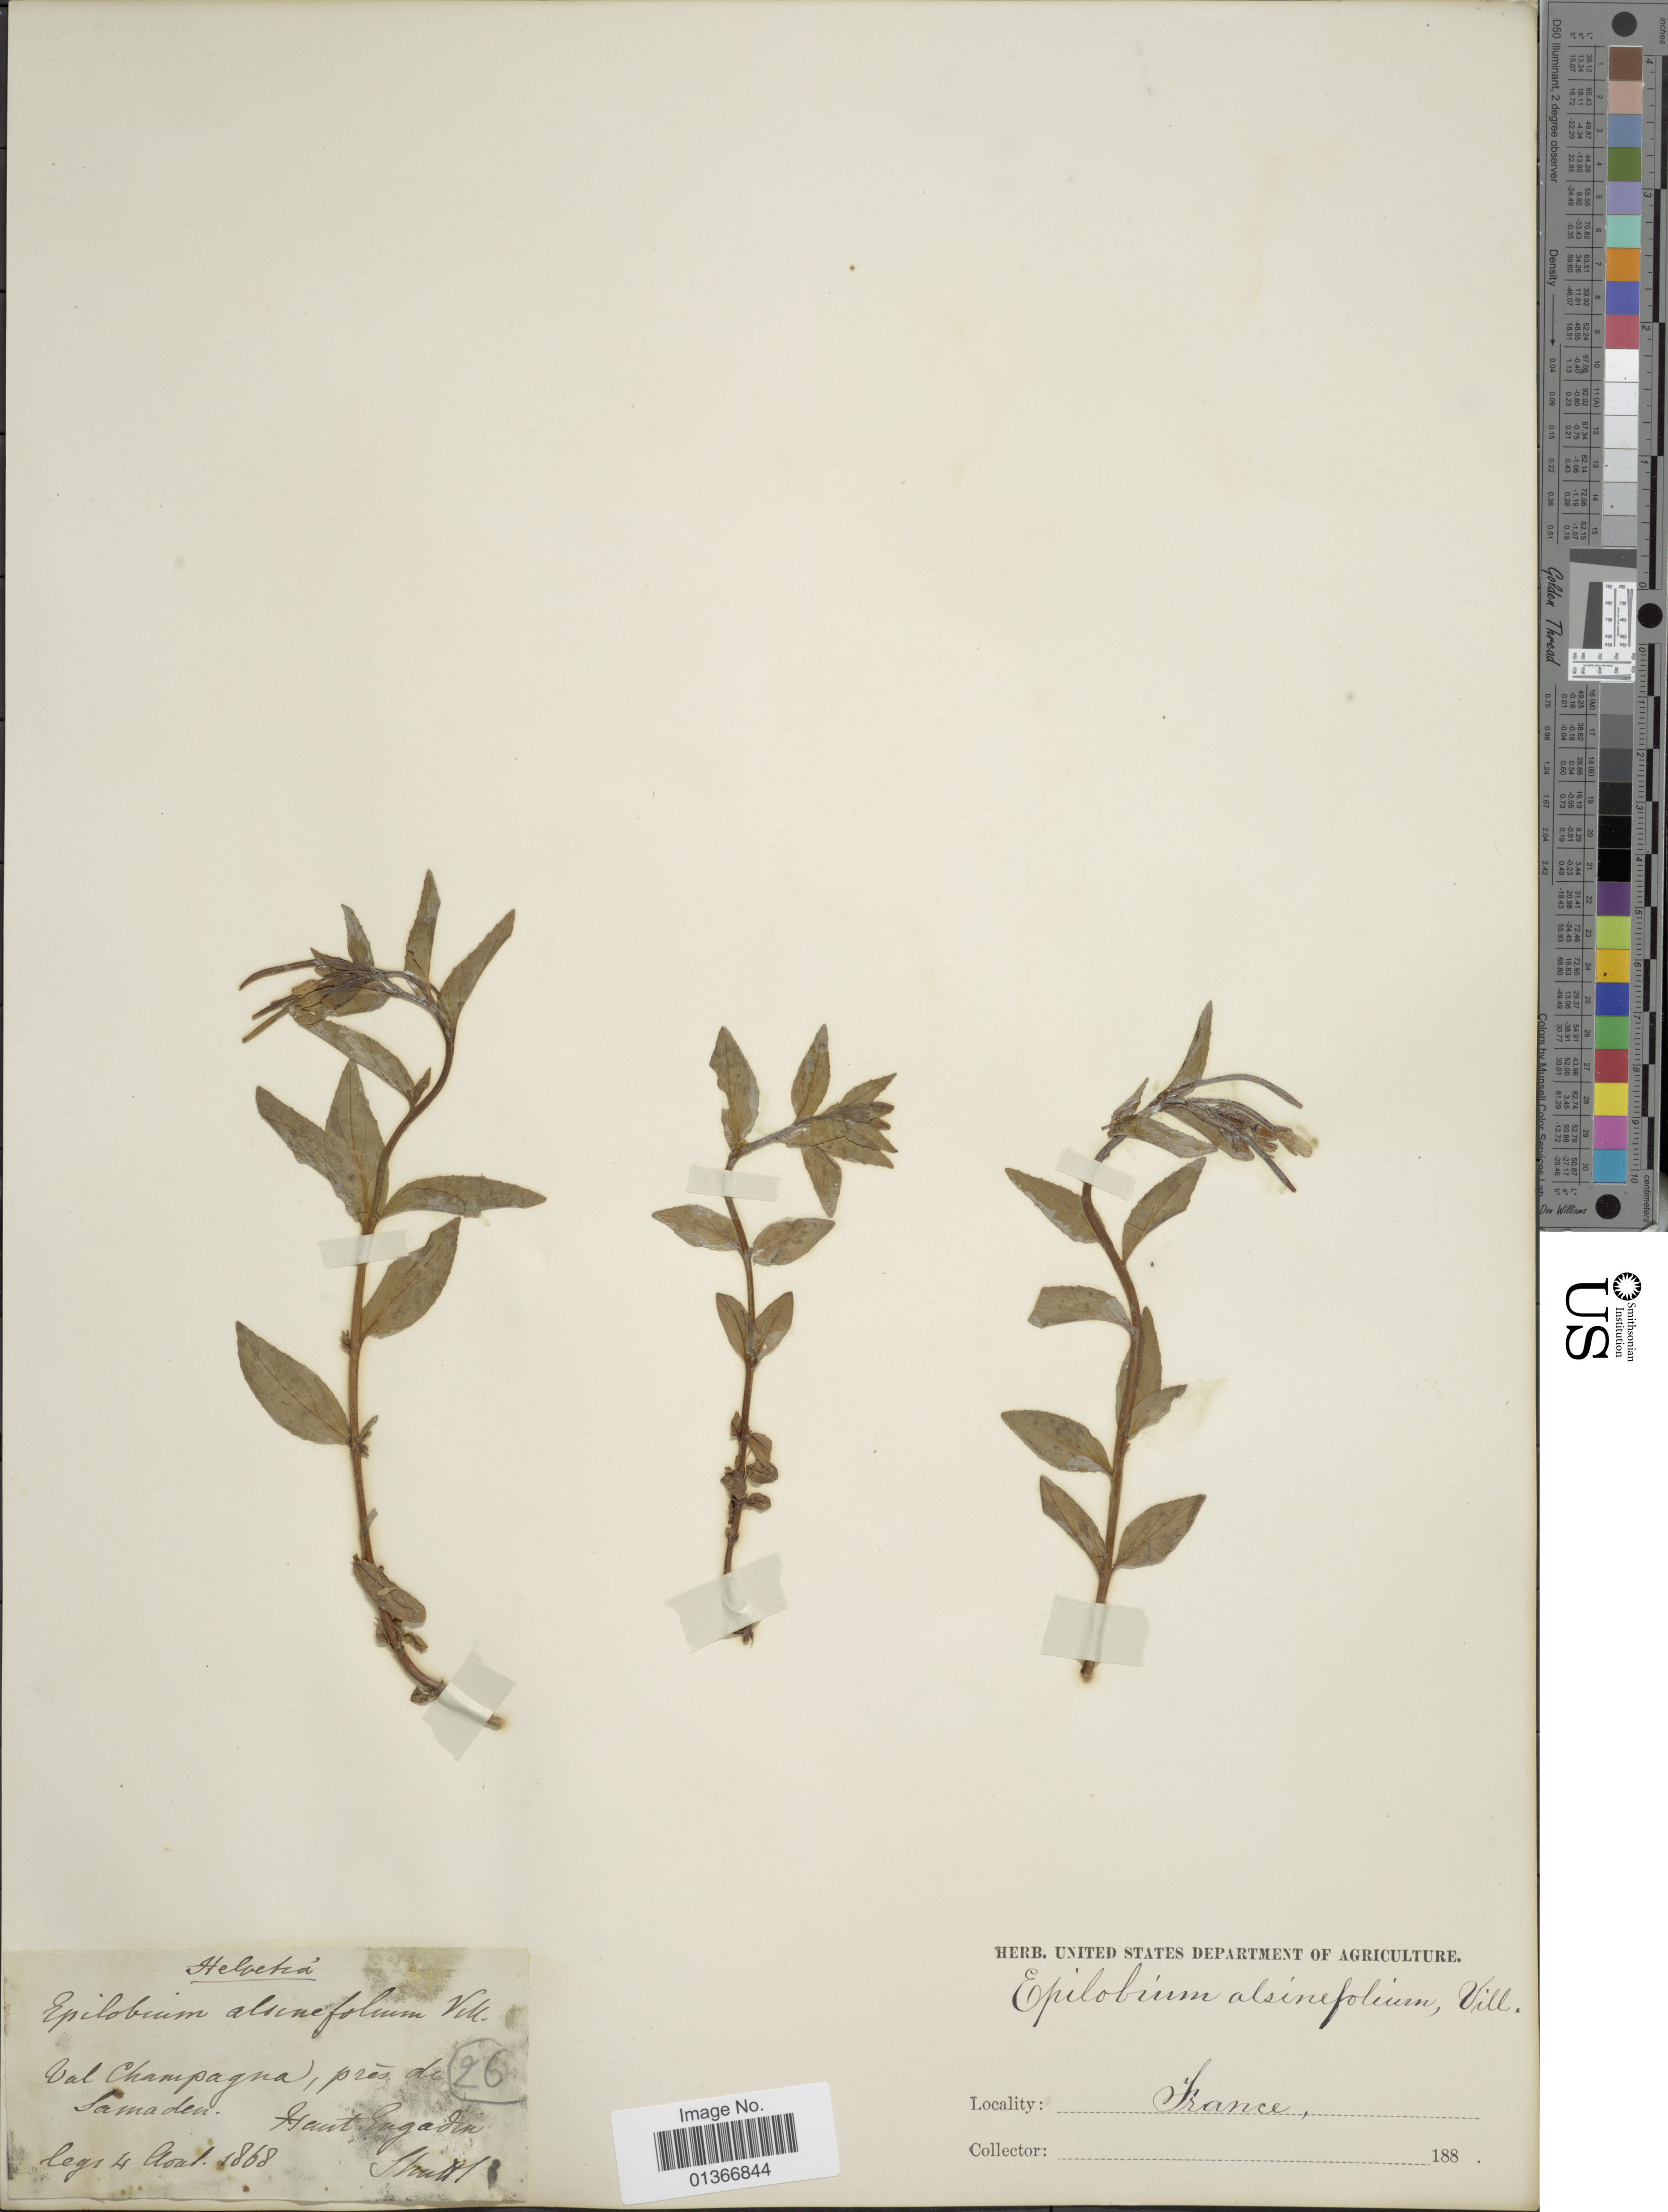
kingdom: Plantae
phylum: Tracheophyta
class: Magnoliopsida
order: Myrtales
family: Onagraceae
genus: Epilobium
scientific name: Epilobium alsinifolium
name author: Vill.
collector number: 26 *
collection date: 1868-08-04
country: Switzerland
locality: Helvetia. Val Champagna, près de Samaden, Haut Engadin.